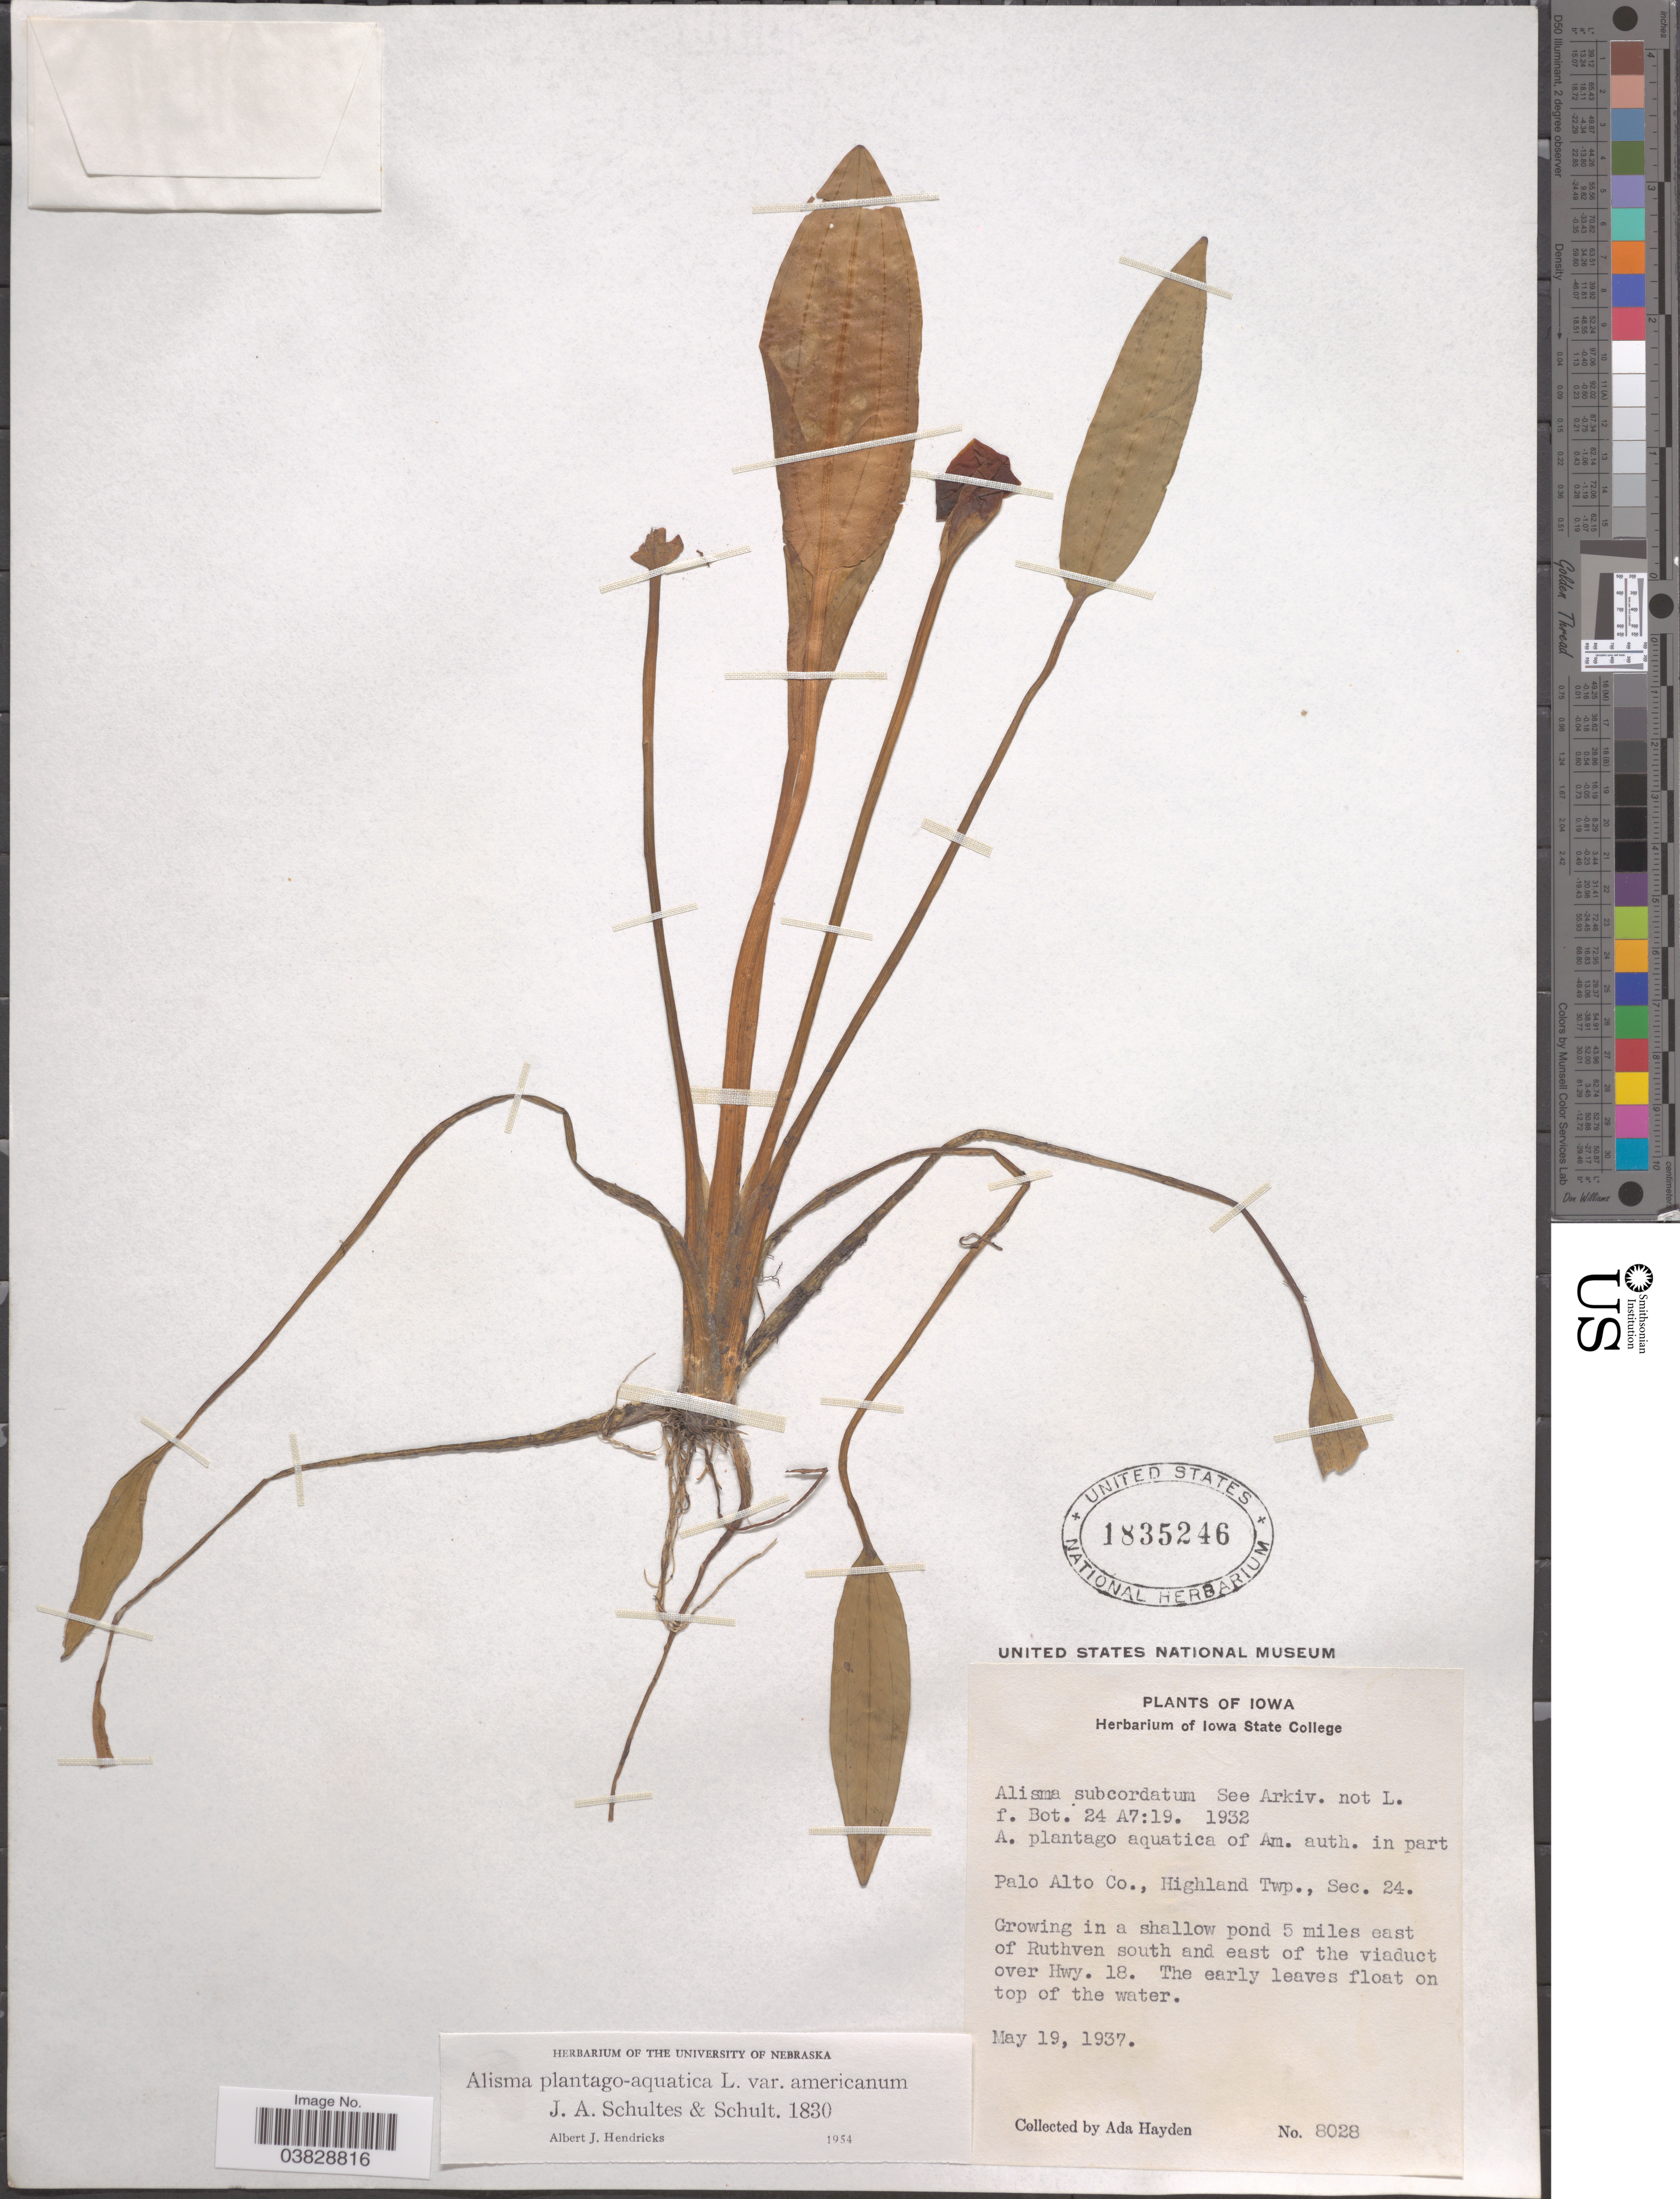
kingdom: Plantae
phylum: Tracheophyta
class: Liliopsida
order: Alismatales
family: Alismataceae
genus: Alisma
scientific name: Alisma plantago-aquatica var. americanum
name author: L.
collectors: Ada Hayden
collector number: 8028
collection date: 1937-05-19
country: United States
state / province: Iowa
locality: Palo Alto Co., Highland Twp., Sec. 24. 5 miles east of Ruthven south and east of the viaduct over Hwy. 18.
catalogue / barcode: US 1835246